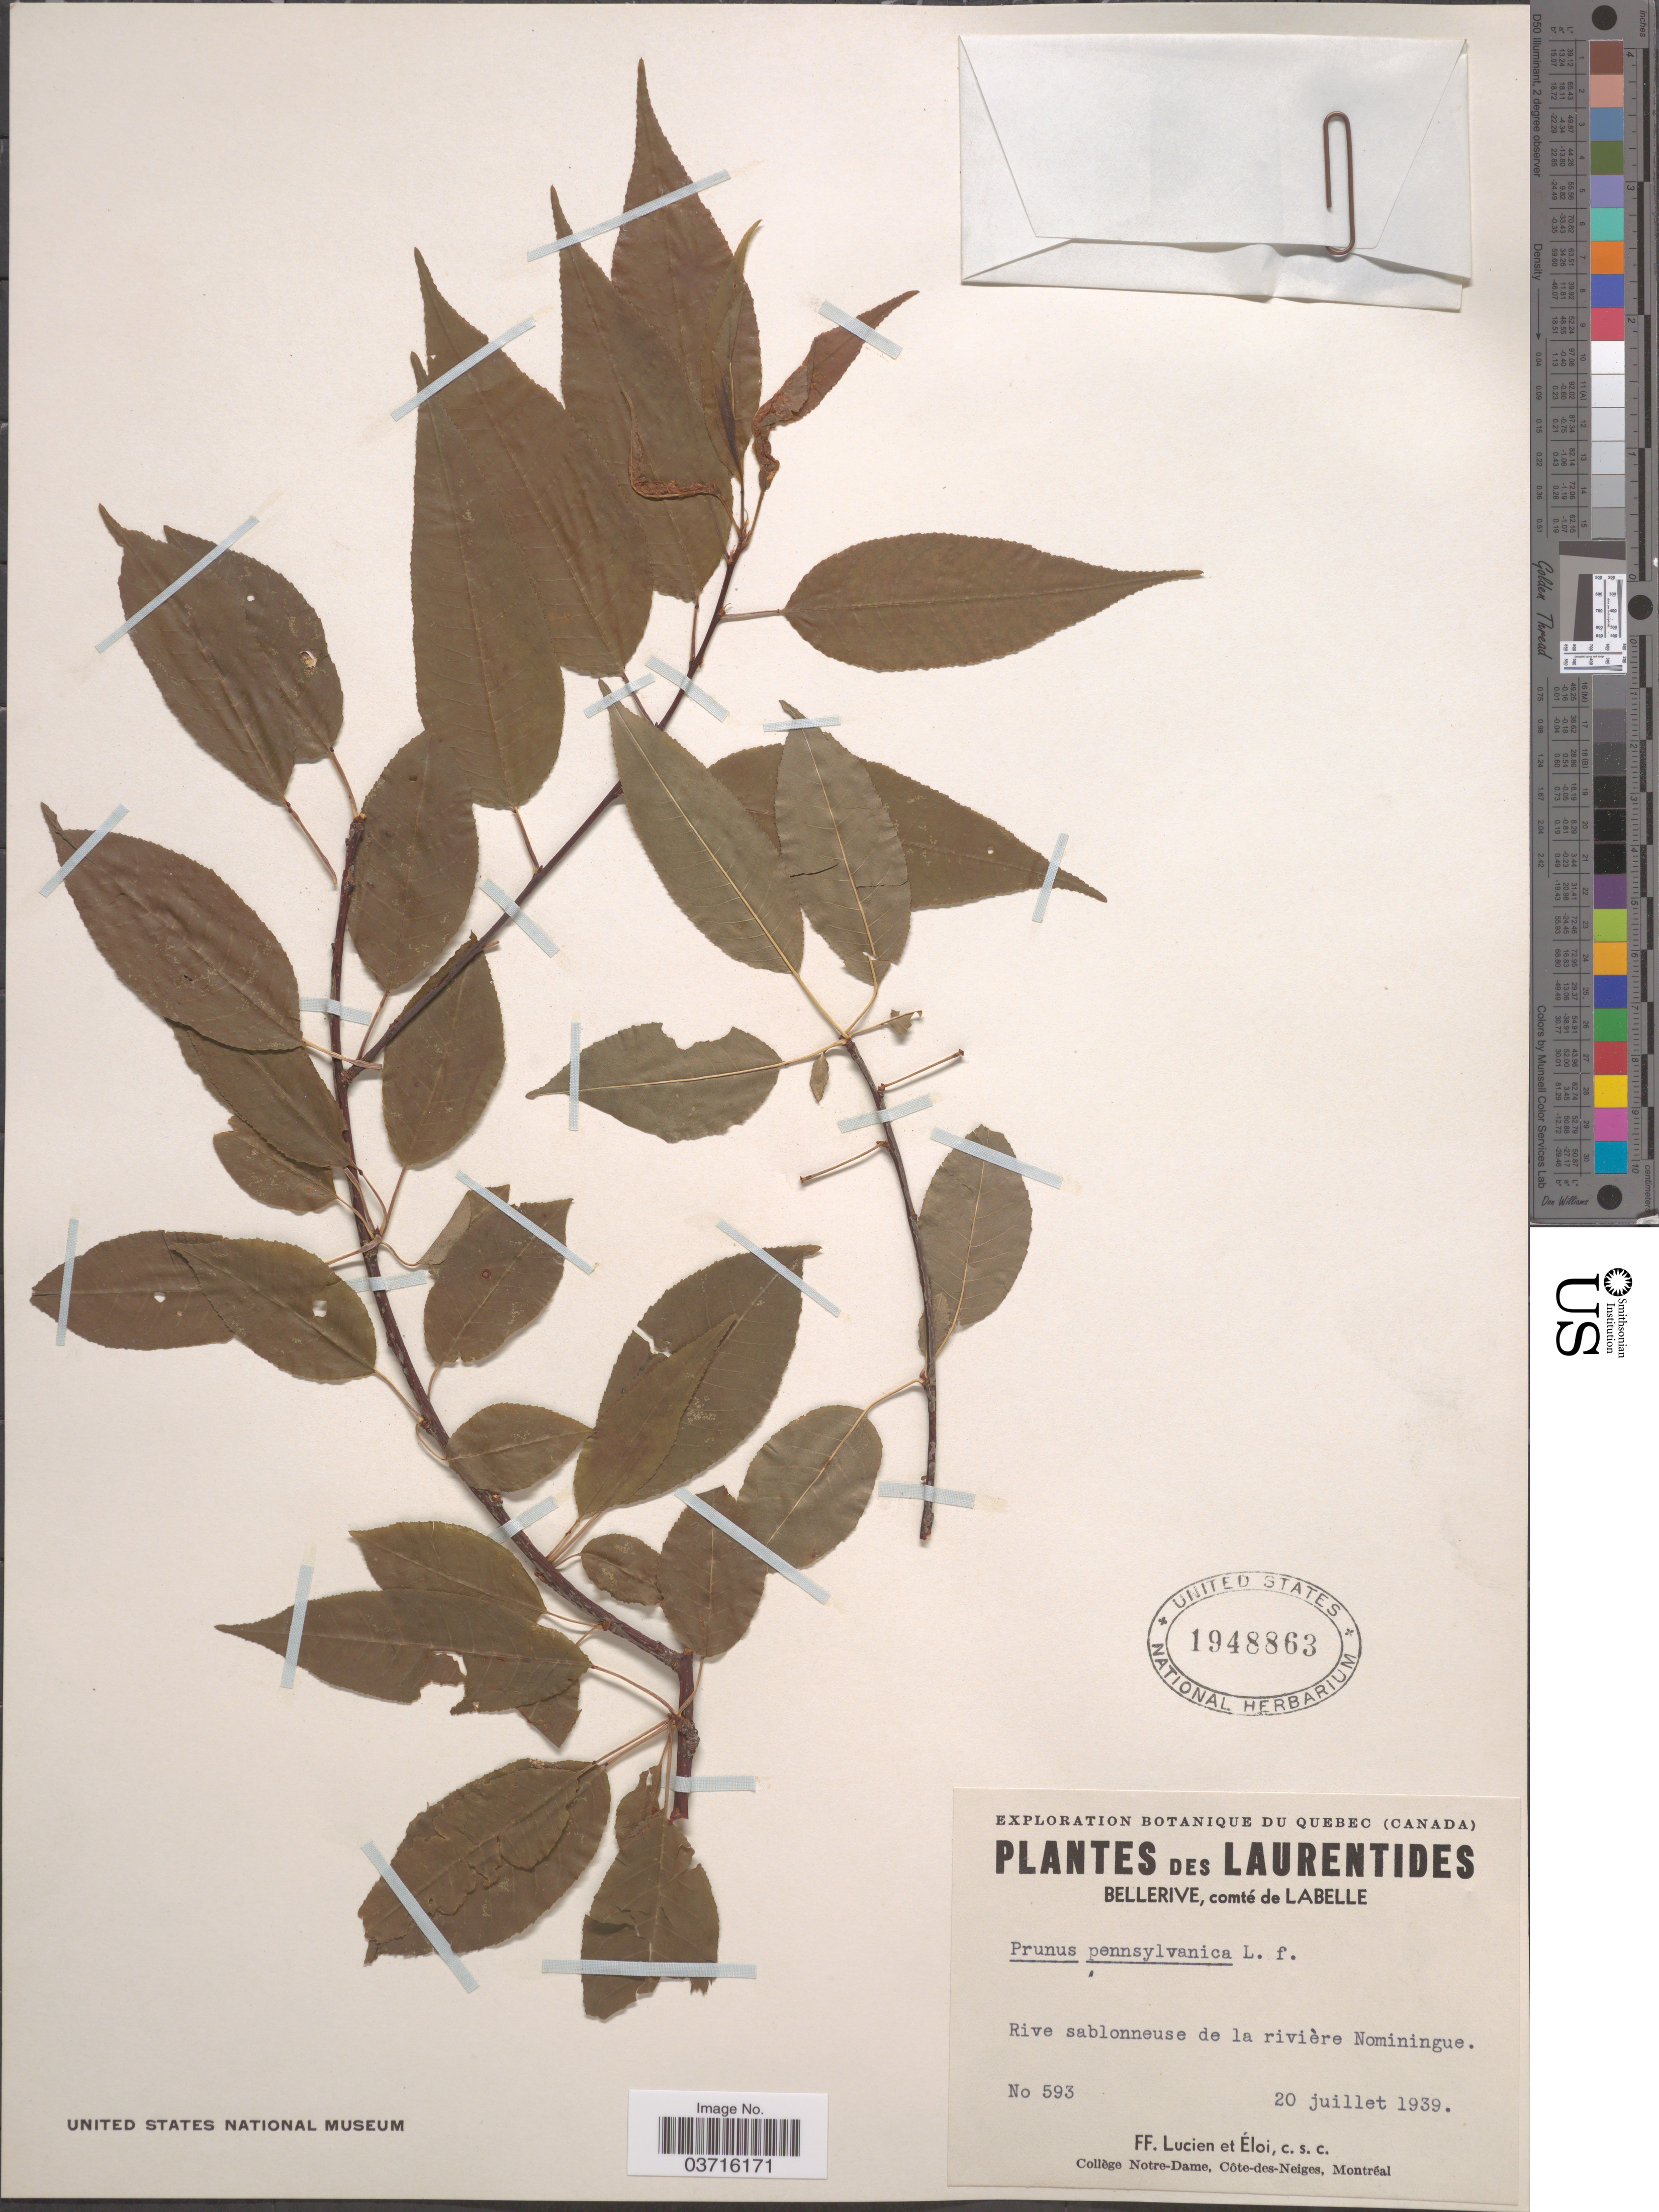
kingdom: Plantae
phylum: Tracheophyta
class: Magnoliopsida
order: Rosales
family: Rosaceae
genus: Prunus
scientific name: Prunus pensylvanica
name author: L. f.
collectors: F. Lucien & Éloi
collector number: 593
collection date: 1939-07-20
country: Canada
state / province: Quebec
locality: Laurentides. Bellerive, comté de Labelle. Rive sablonneuse de la rivière Nominingue.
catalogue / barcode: US 1948863